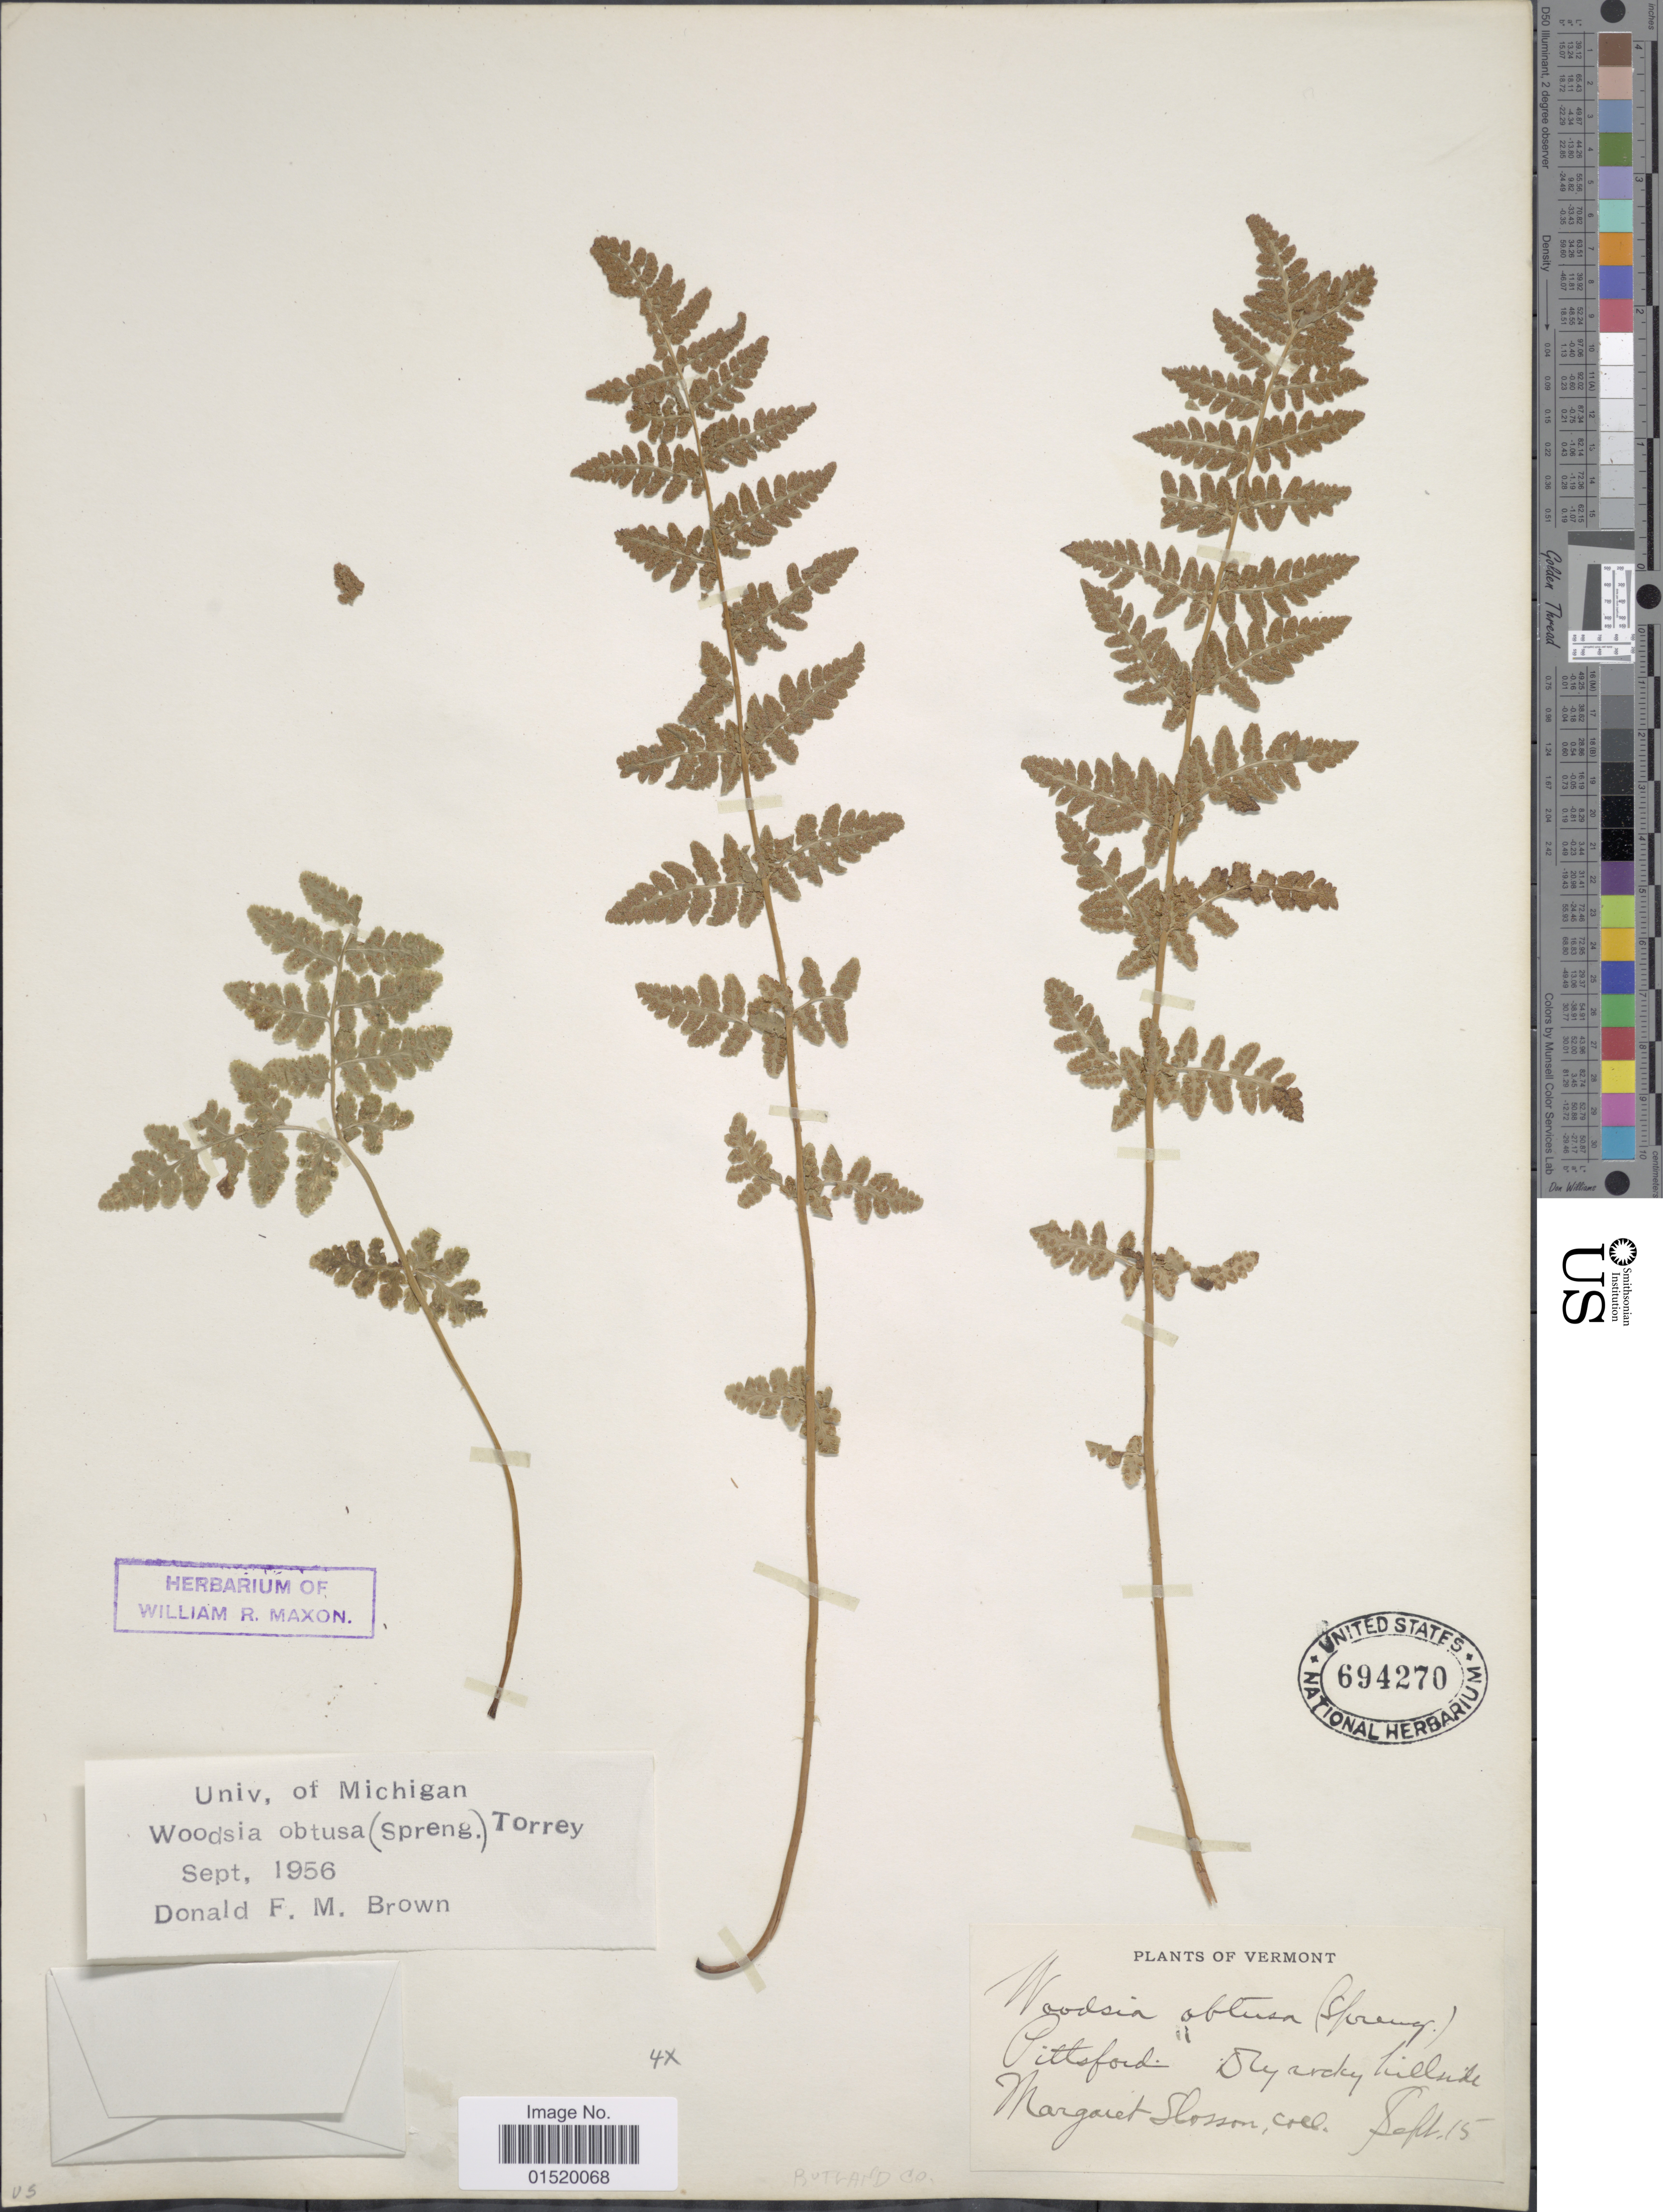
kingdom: Plantae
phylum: Tracheophyta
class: Polypodiopsida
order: Polypodiales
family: Woodsiaceae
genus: Woodsia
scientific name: Woodsia obtusa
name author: (Spreng.) Torr.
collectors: M. Slosson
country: United States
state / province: Vermont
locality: Pittsford 'Dry rocky hillside'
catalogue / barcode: US 694270